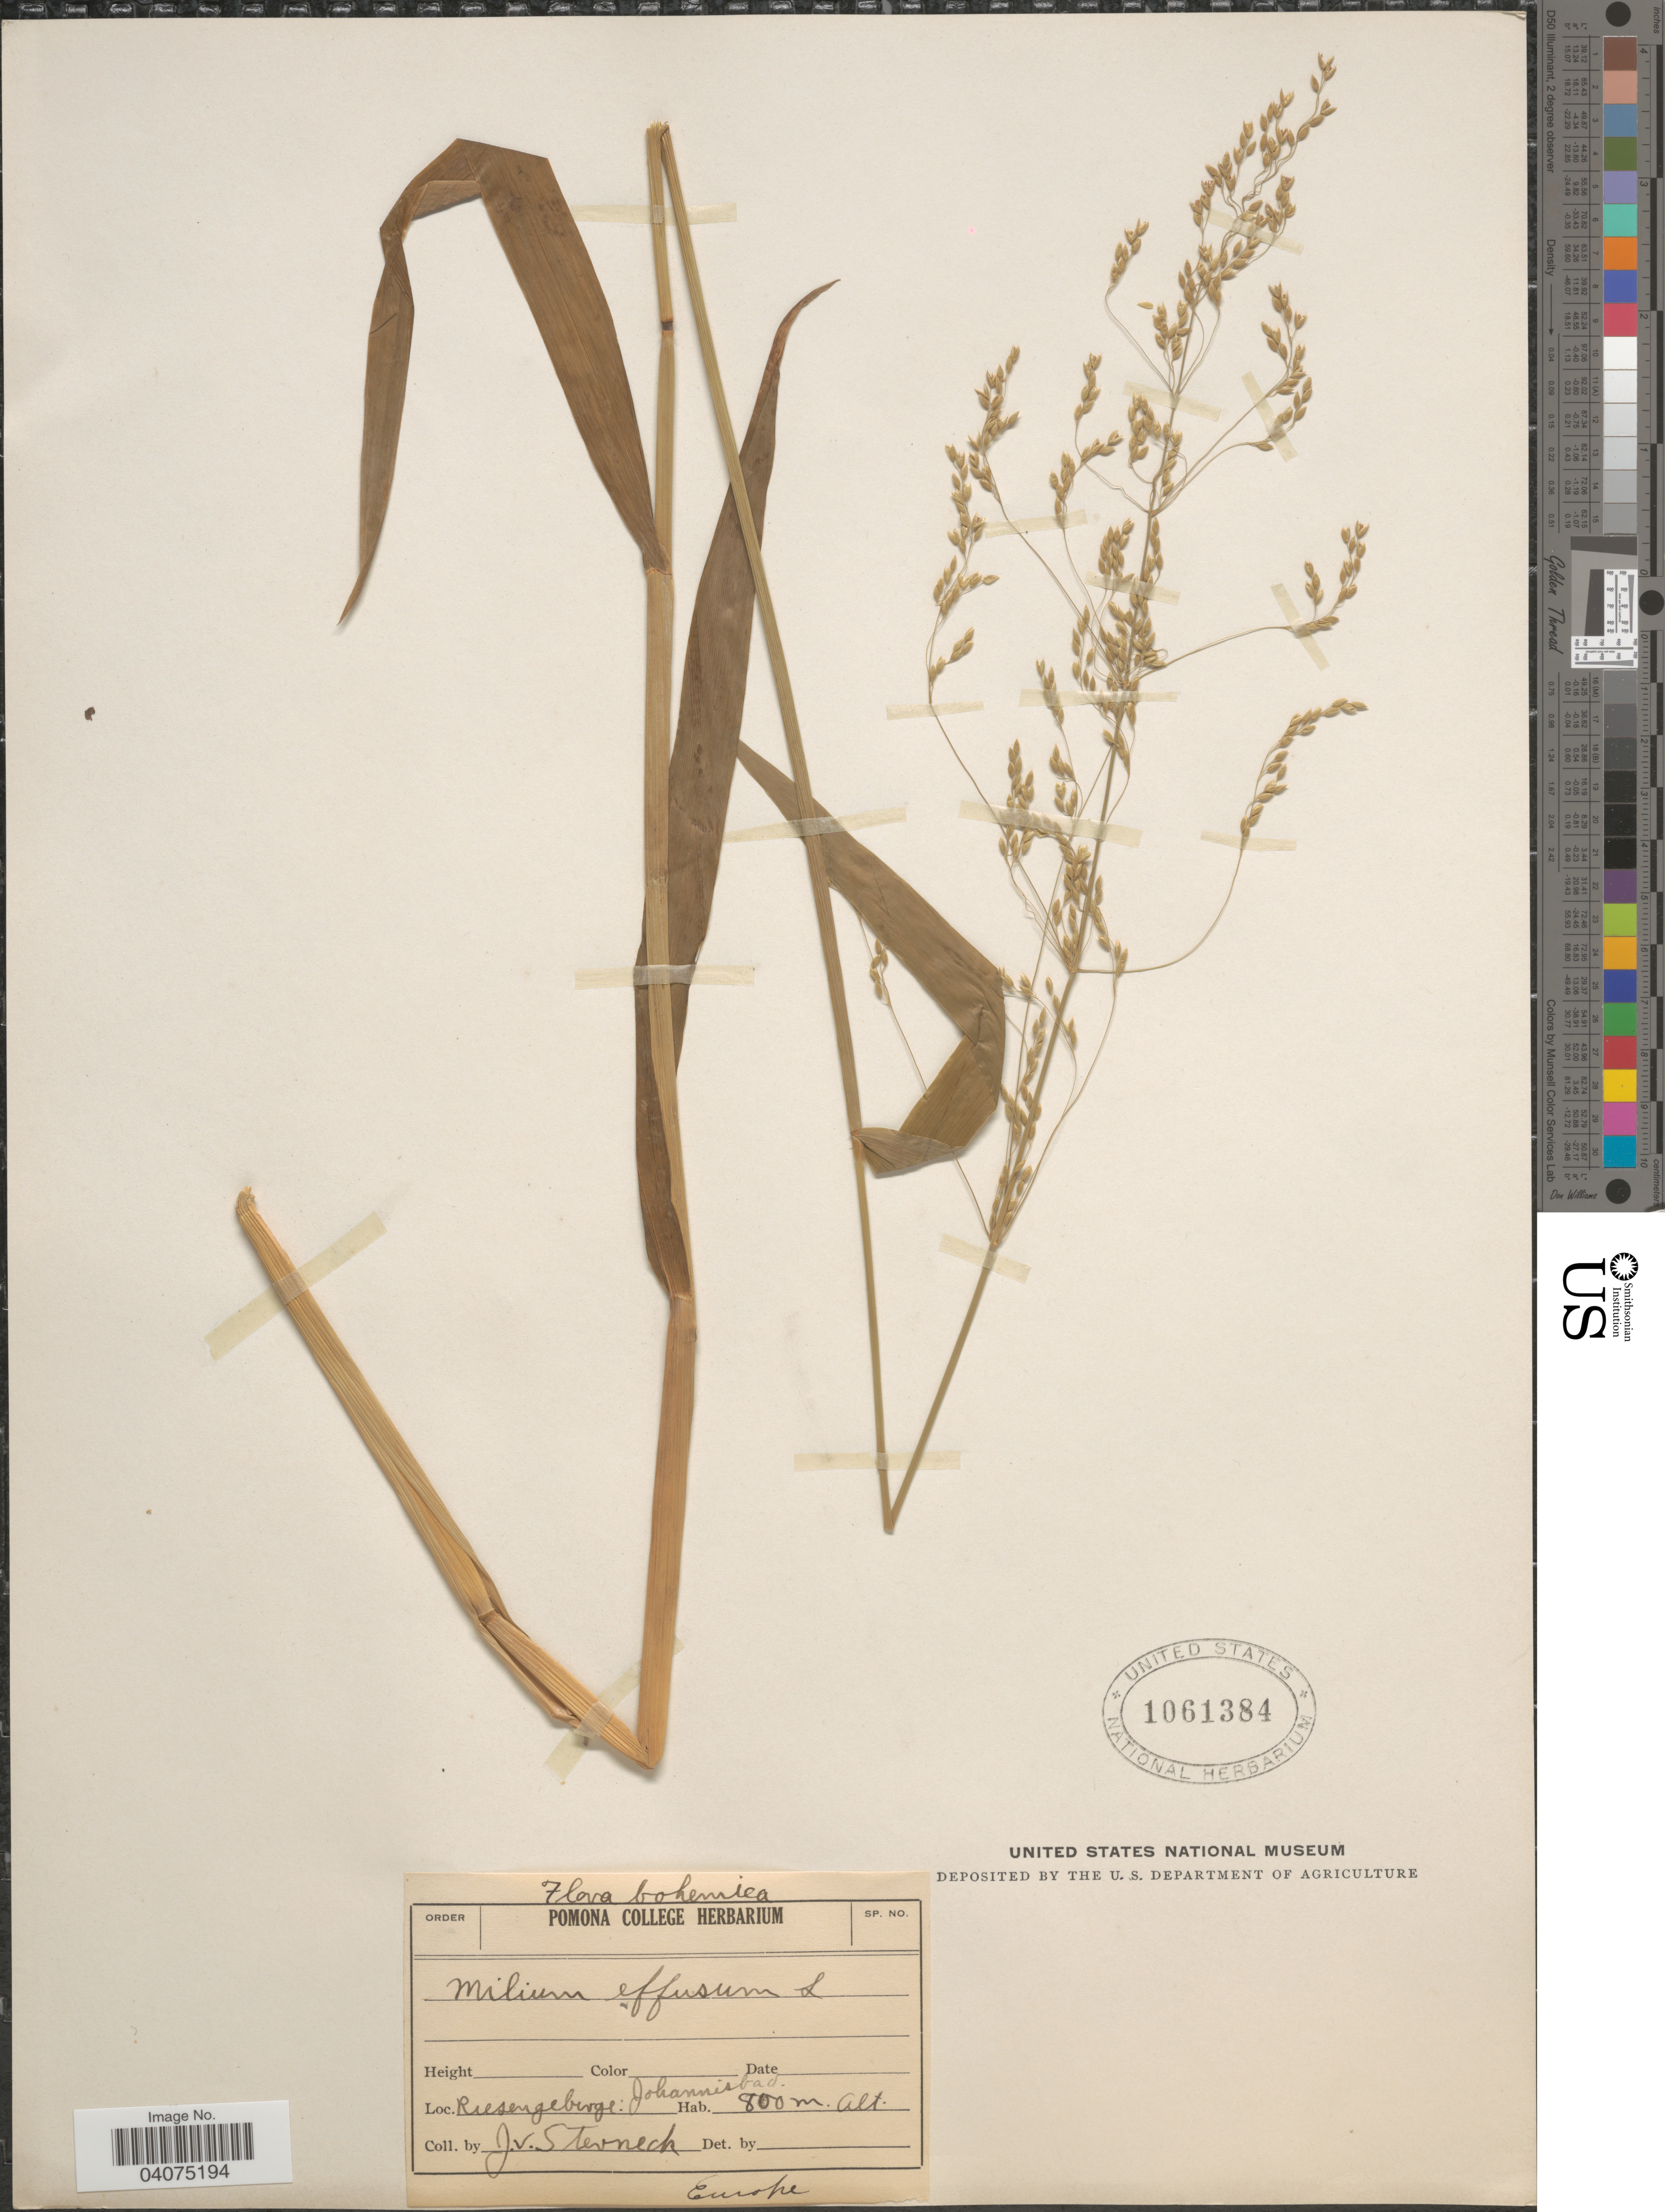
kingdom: Plantae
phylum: Tracheophyta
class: Liliopsida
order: Poales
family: Poaceae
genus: Milium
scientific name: Milium effusum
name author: L.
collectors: J. von Sterneck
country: Germany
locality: Bohemica. Riesengeberge: Johannisbad.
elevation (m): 800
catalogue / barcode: US 1061384